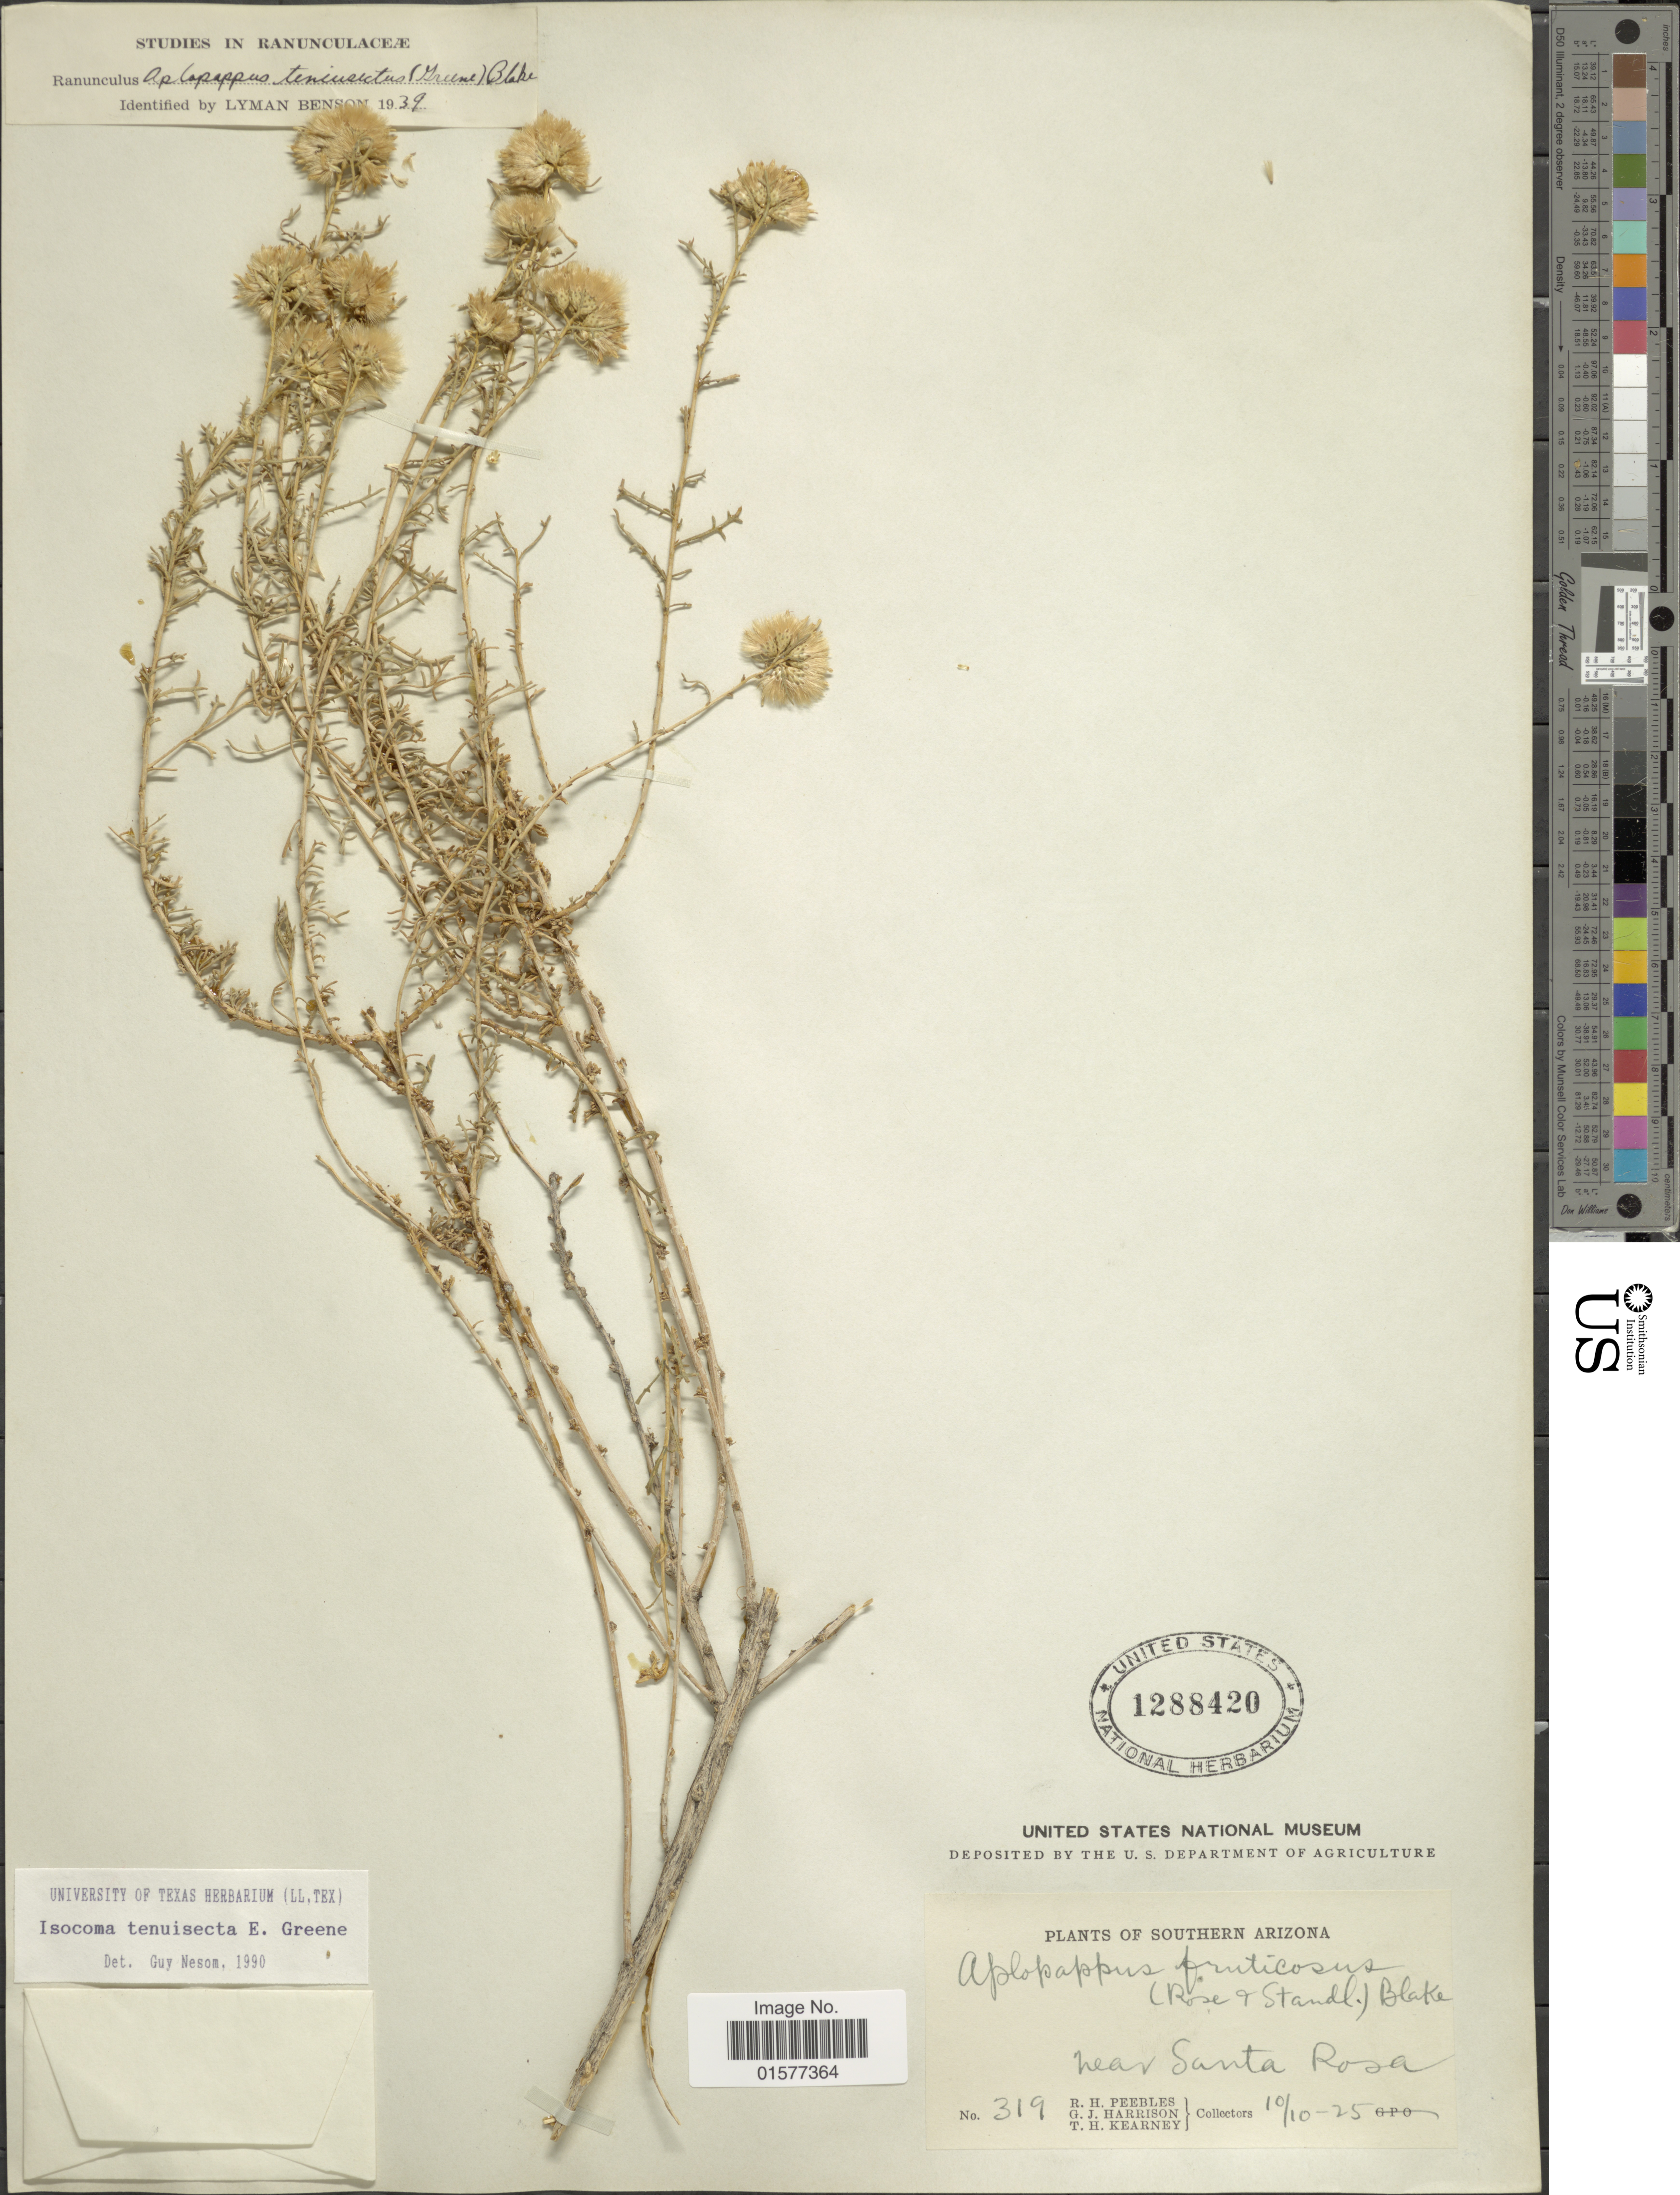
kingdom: Plantae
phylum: Tracheophyta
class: Magnoliopsida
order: Asterales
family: Asteraceae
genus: Isocoma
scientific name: Isocoma tenuisecta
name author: Greene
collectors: R. H. Peebles, G. J. Harrison & T. H. Kearney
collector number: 319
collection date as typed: Transcribed d/m/y: 10/10/25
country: United States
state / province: Arizona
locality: Southern Arizona, near Santa Rosa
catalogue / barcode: US 1288420